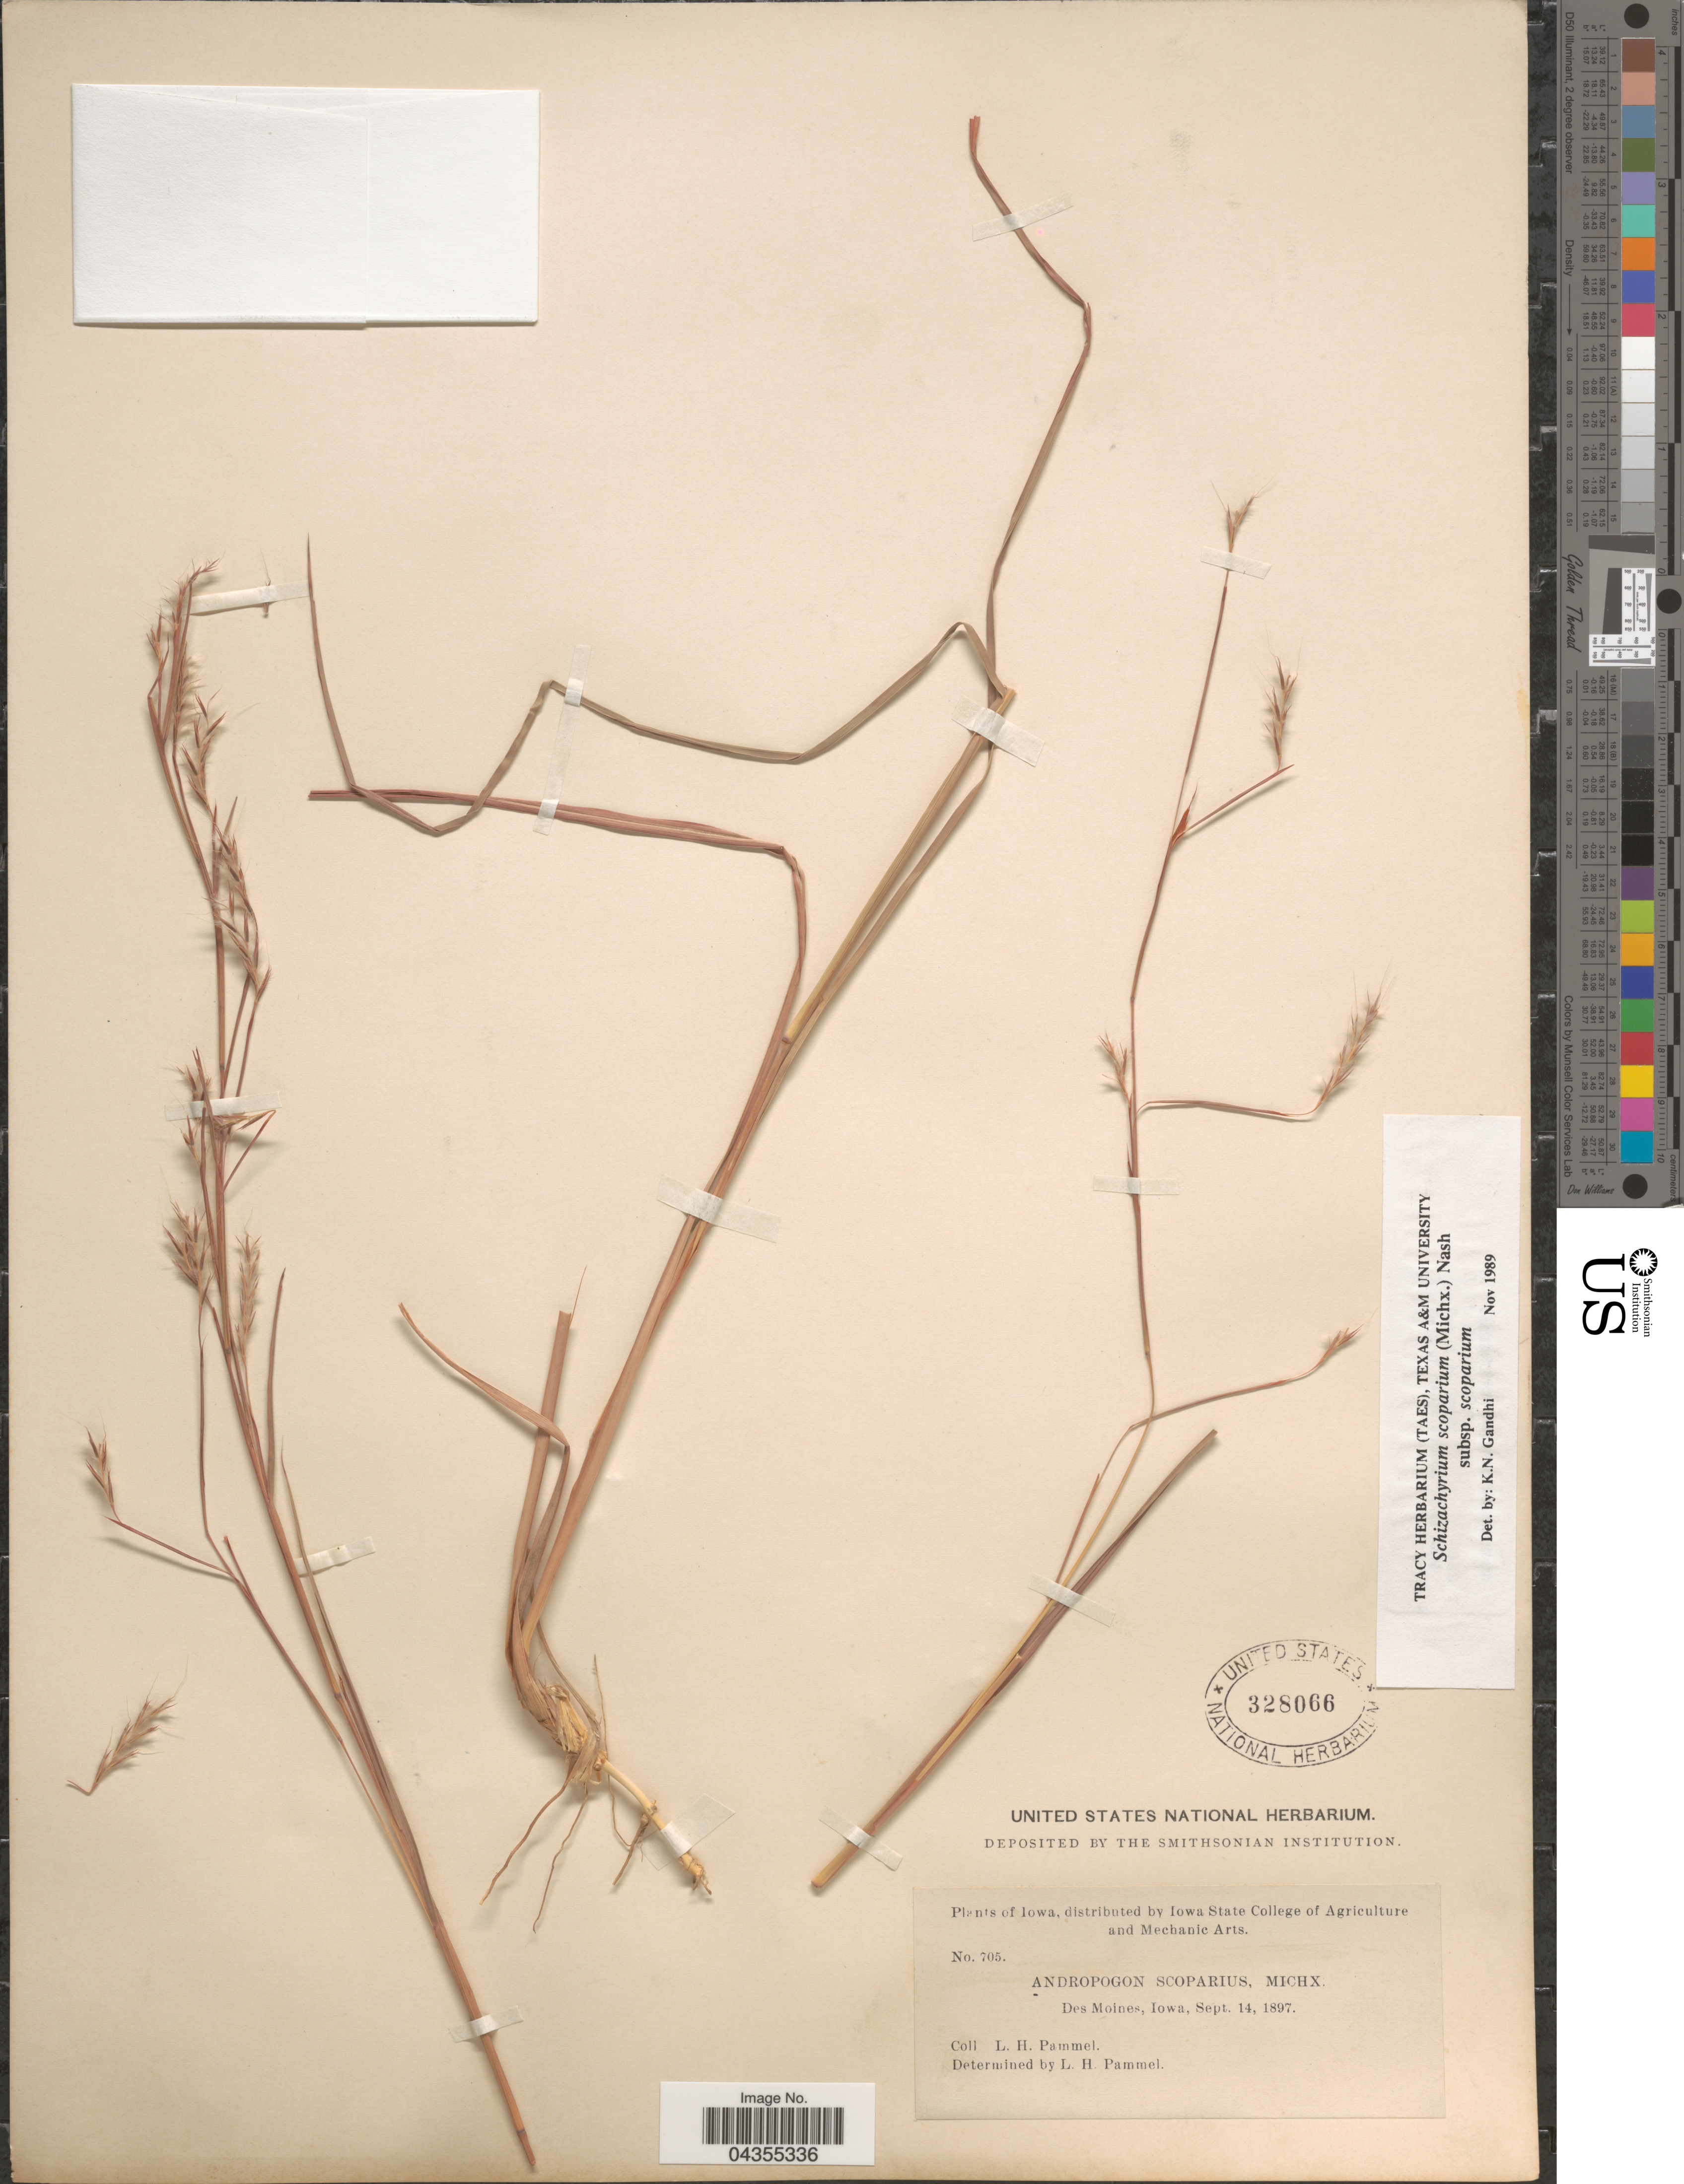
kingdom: Plantae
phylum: Tracheophyta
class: Liliopsida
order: Poales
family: Poaceae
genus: Schizachyrium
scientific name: Schizachyrium scoparium var. scoparium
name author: (Michx.) Nash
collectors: L. Pammel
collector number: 705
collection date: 1897-09-14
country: United States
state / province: Iowa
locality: Des Moines.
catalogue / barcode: US 328066